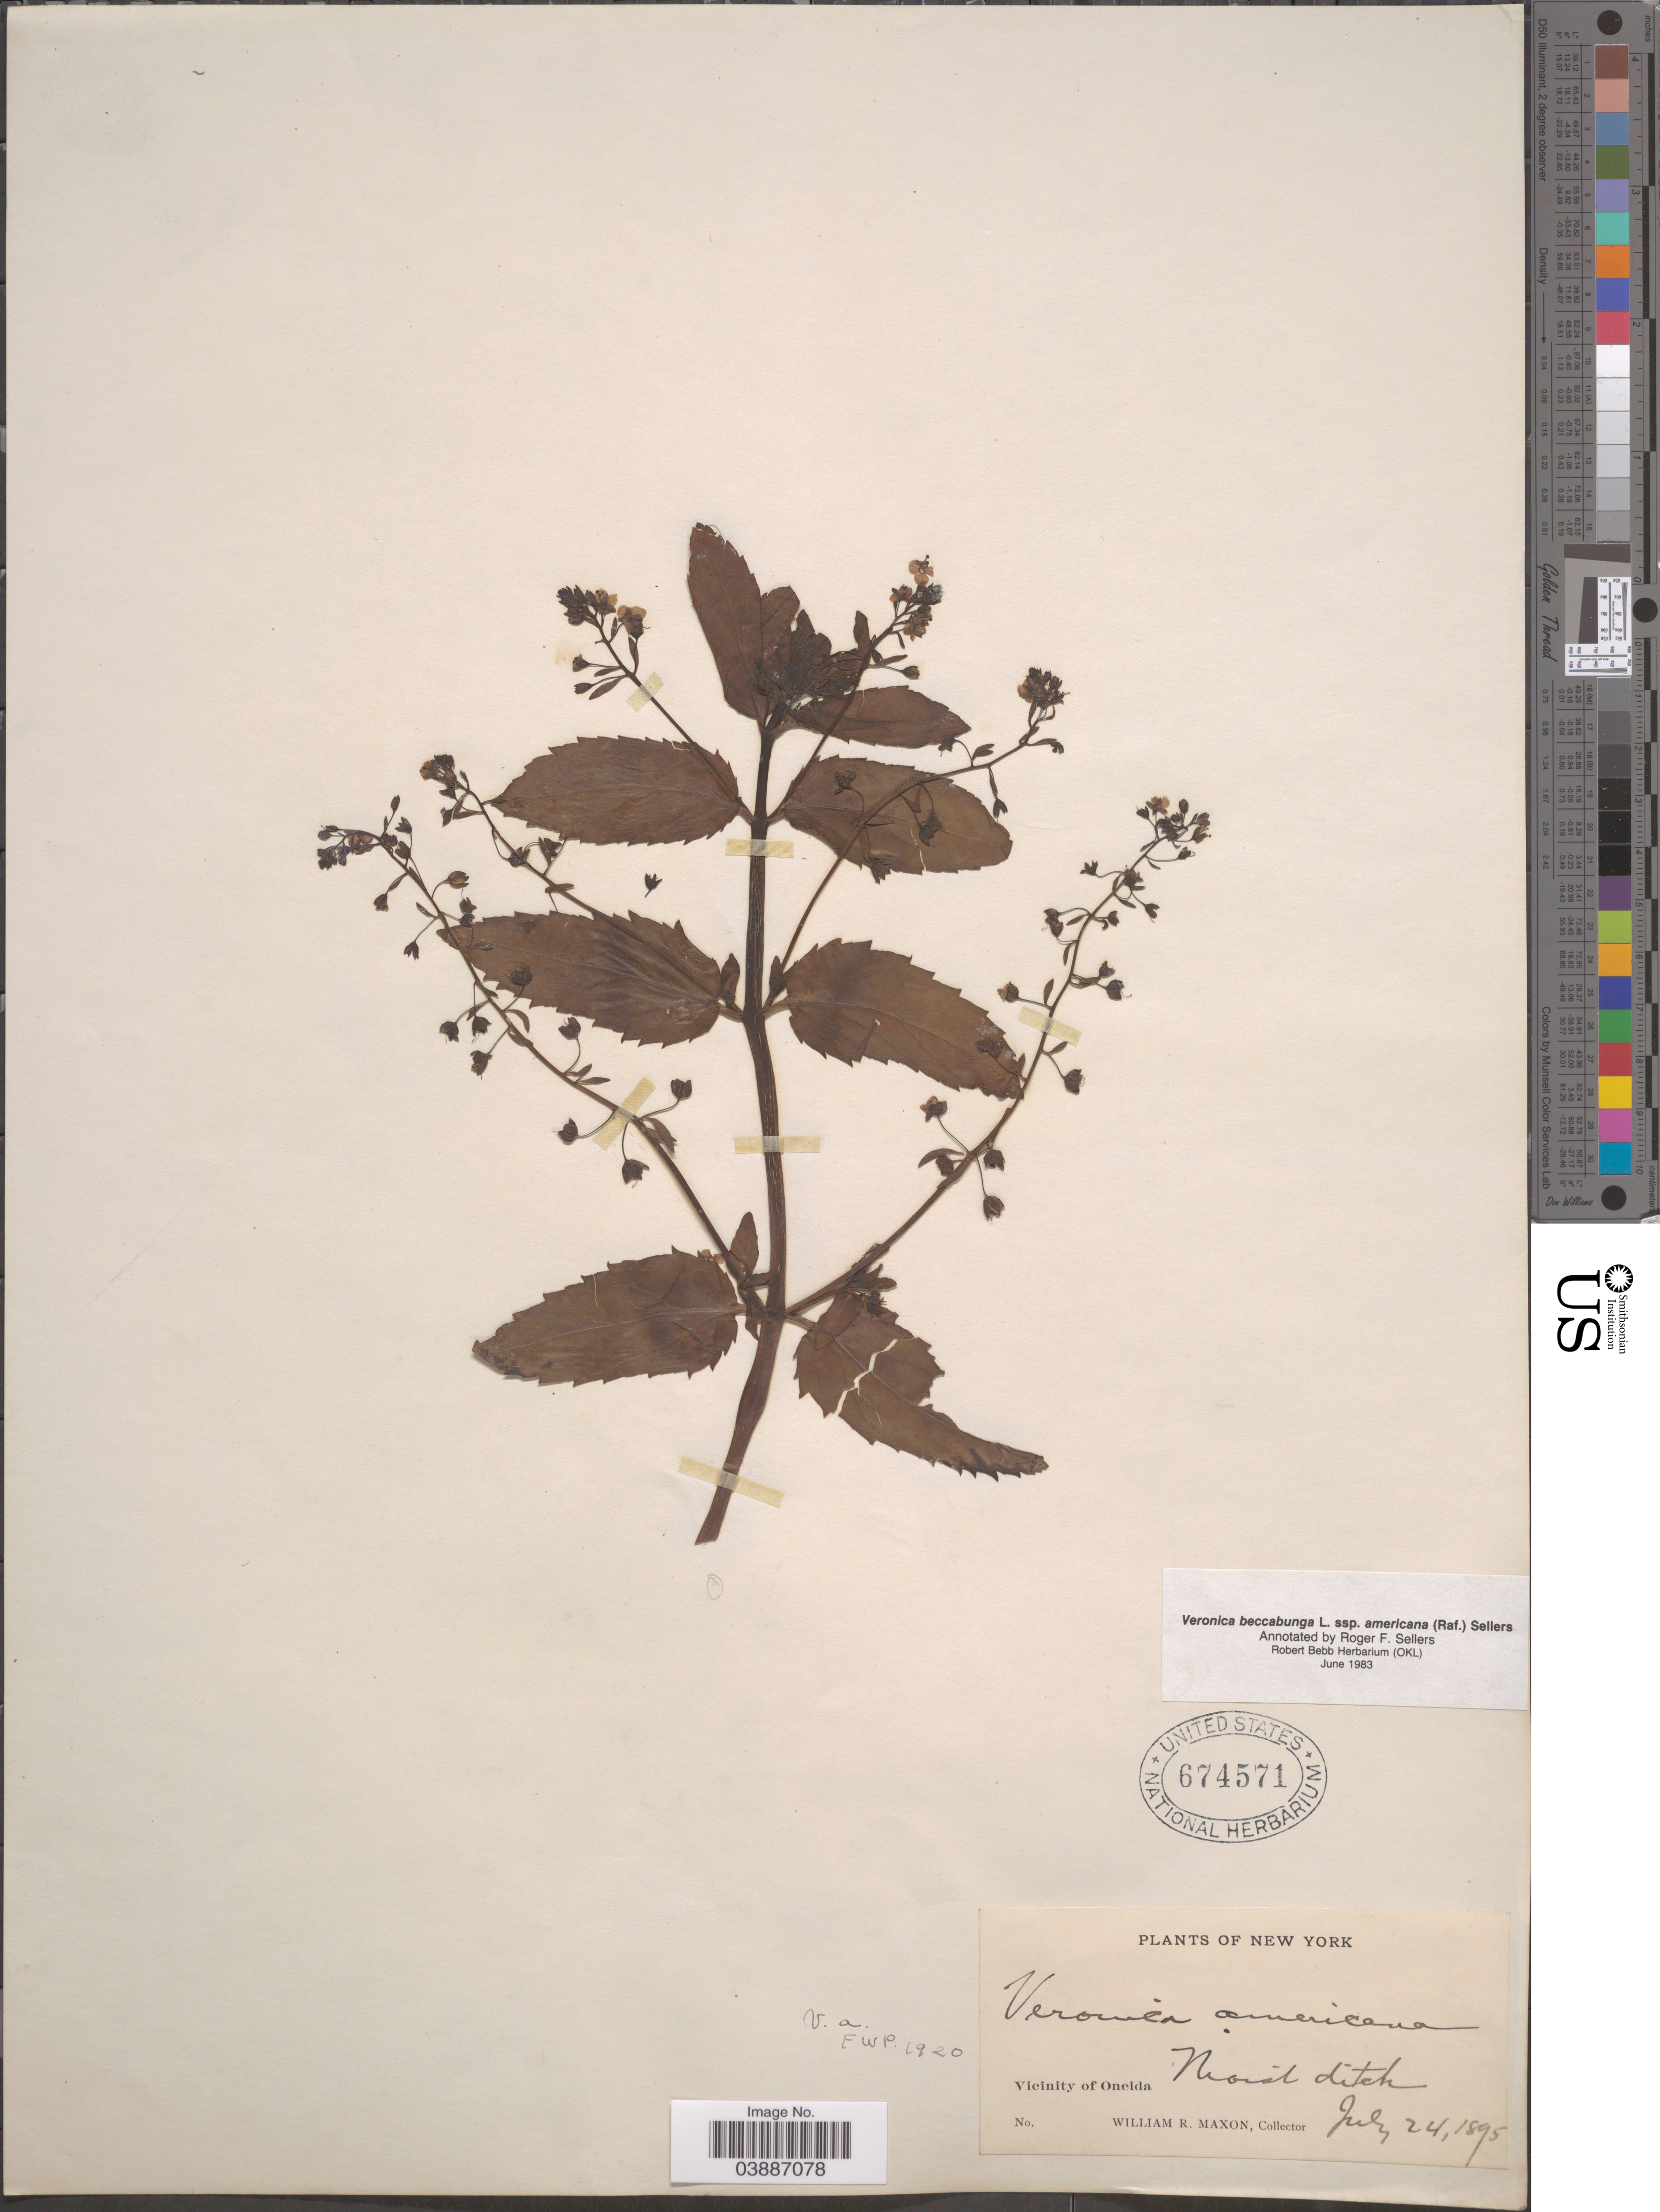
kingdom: Plantae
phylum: Tracheophyta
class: Magnoliopsida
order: Lamiales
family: Plantaginaceae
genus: Veronica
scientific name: Veronica beccabunga subsp. americana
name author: Raf.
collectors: W. R. Maxon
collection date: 1895-07-24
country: United States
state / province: New York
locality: Vicinity of Oneida.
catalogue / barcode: US 674571